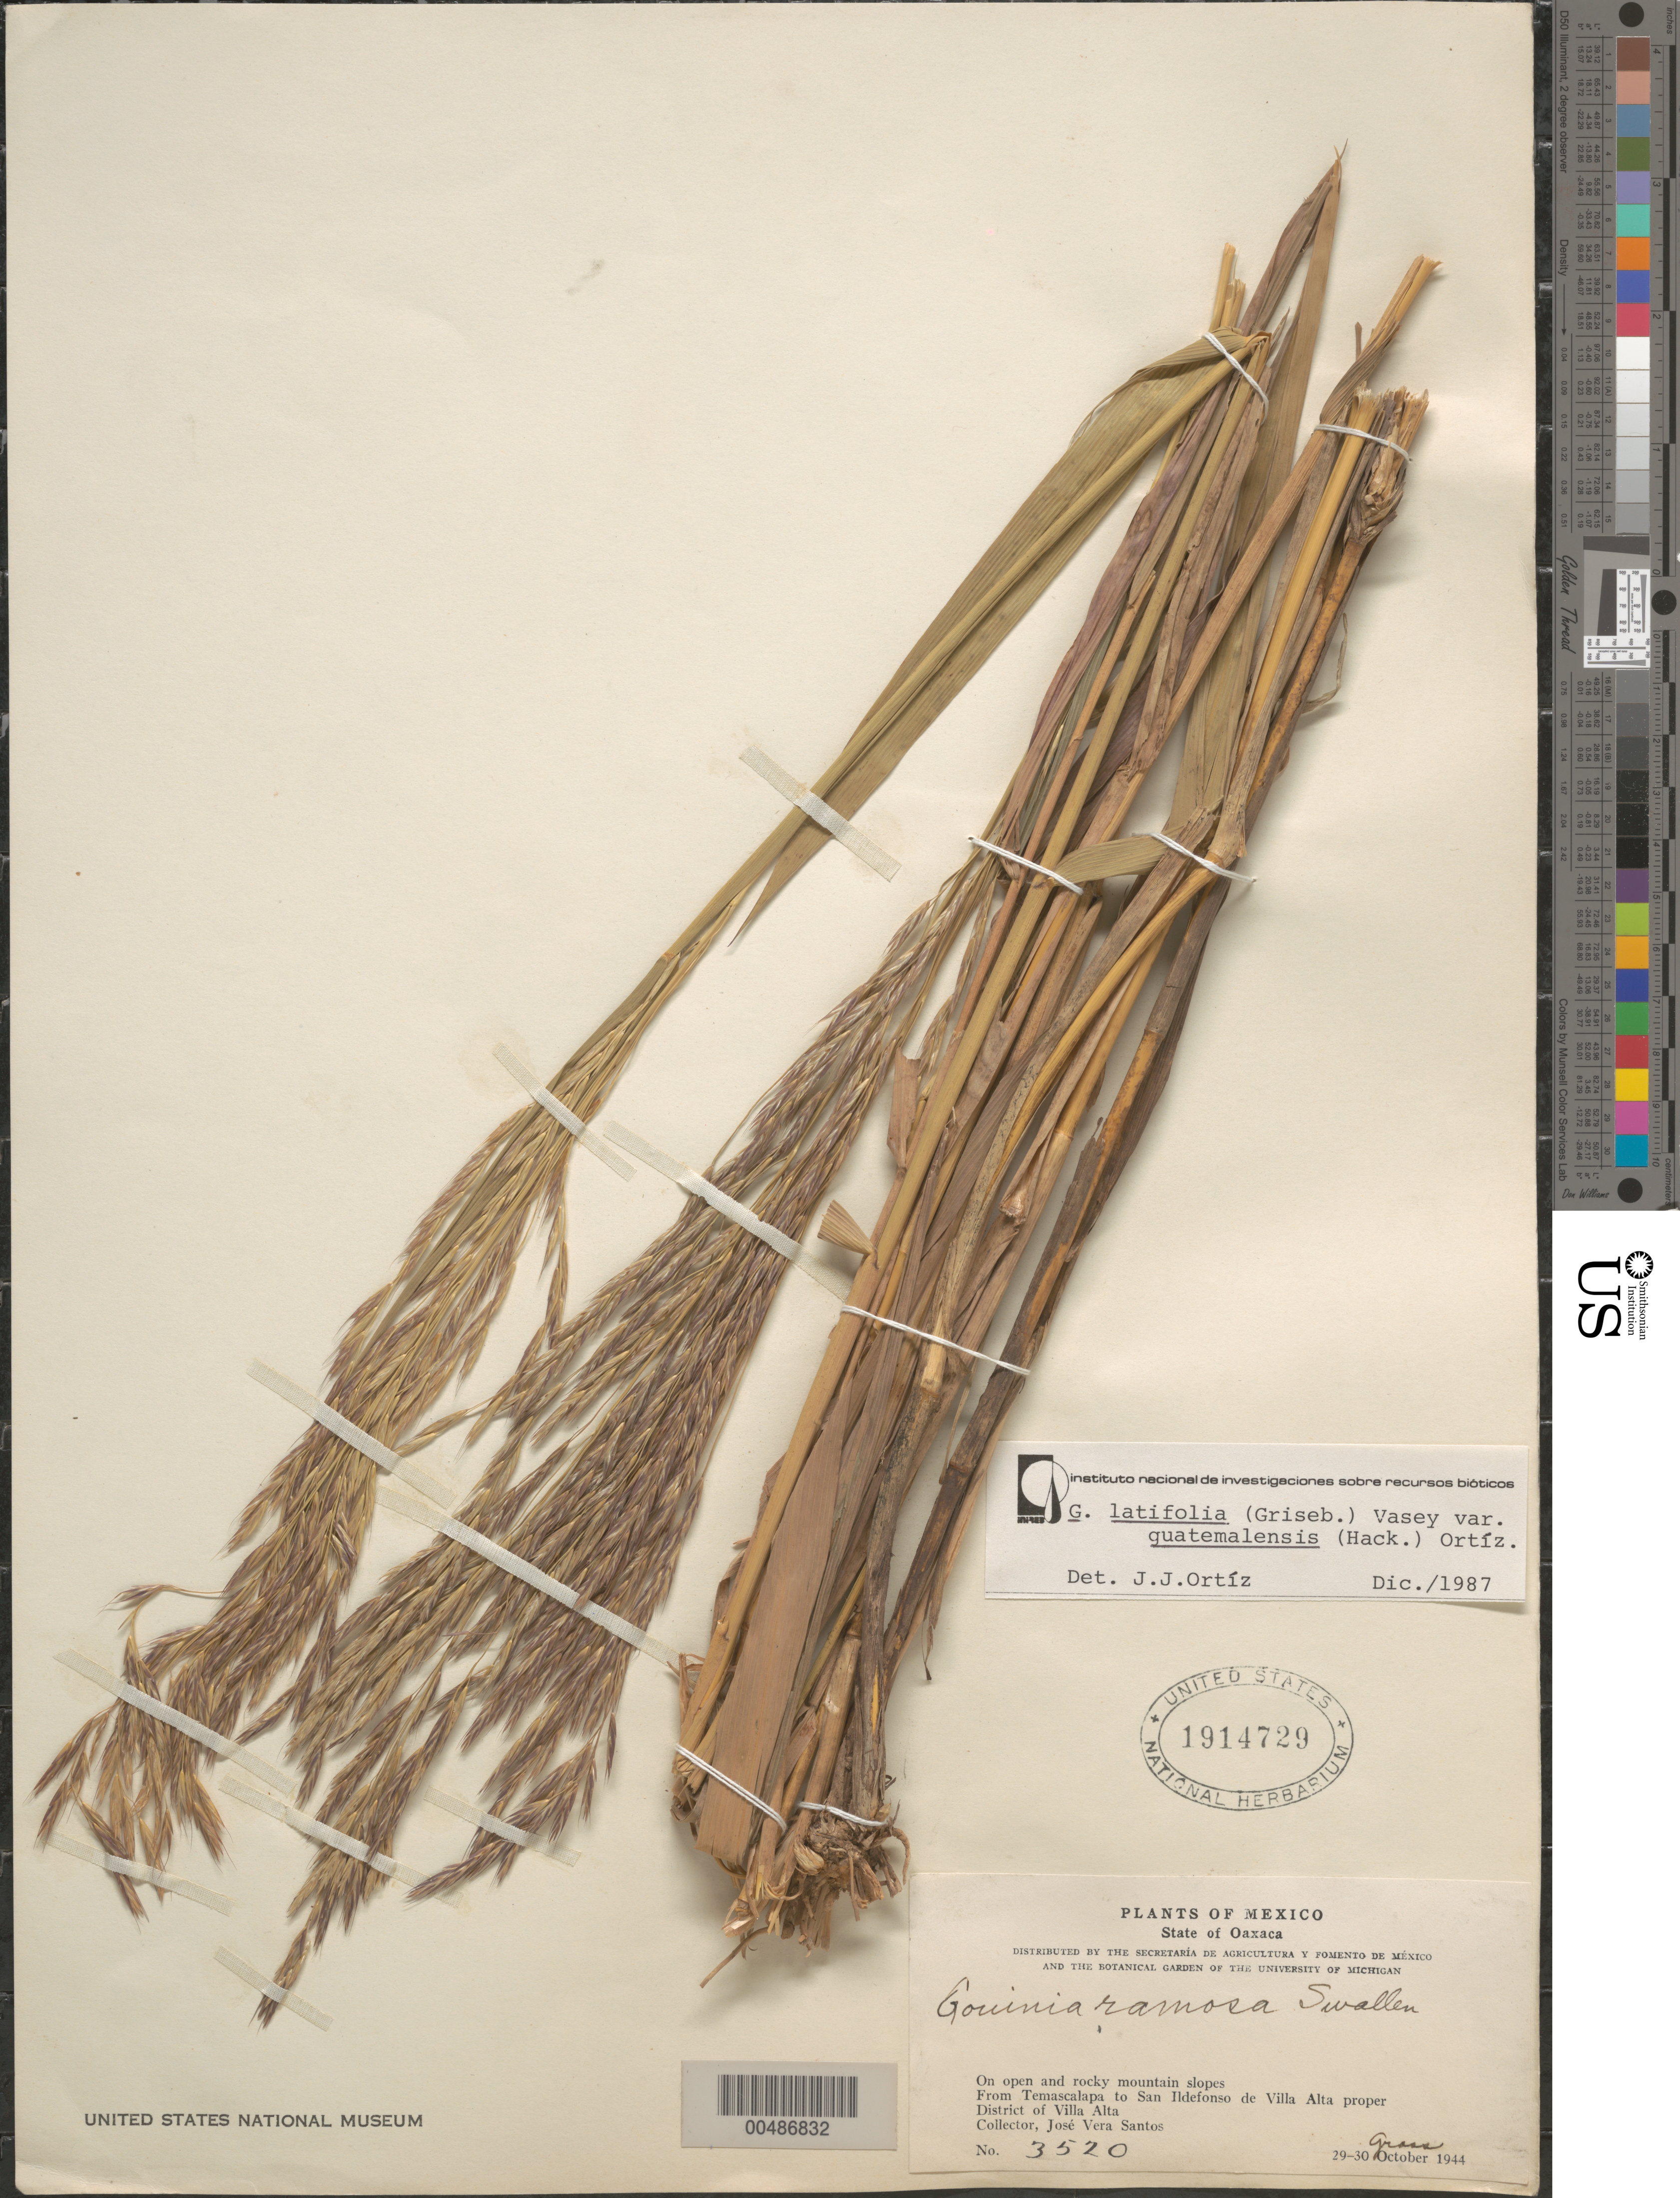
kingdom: Plantae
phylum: Tracheophyta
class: Liliopsida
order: Poales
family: Poaceae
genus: Gouinia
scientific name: Gouinia latifolia var. guatemalensis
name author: (Griseb.) Vasey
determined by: Ort¡z, J. J.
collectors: J. V. Santos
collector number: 3520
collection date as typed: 29 Oct 1944 to 30 Oct 1944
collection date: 1944-10-29/1944-10-30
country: Mexico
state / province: Oaxaca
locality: From Temascalapa to San Ildefonso de Villa Alta proper, Dist of Villa Alta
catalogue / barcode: US 1914729